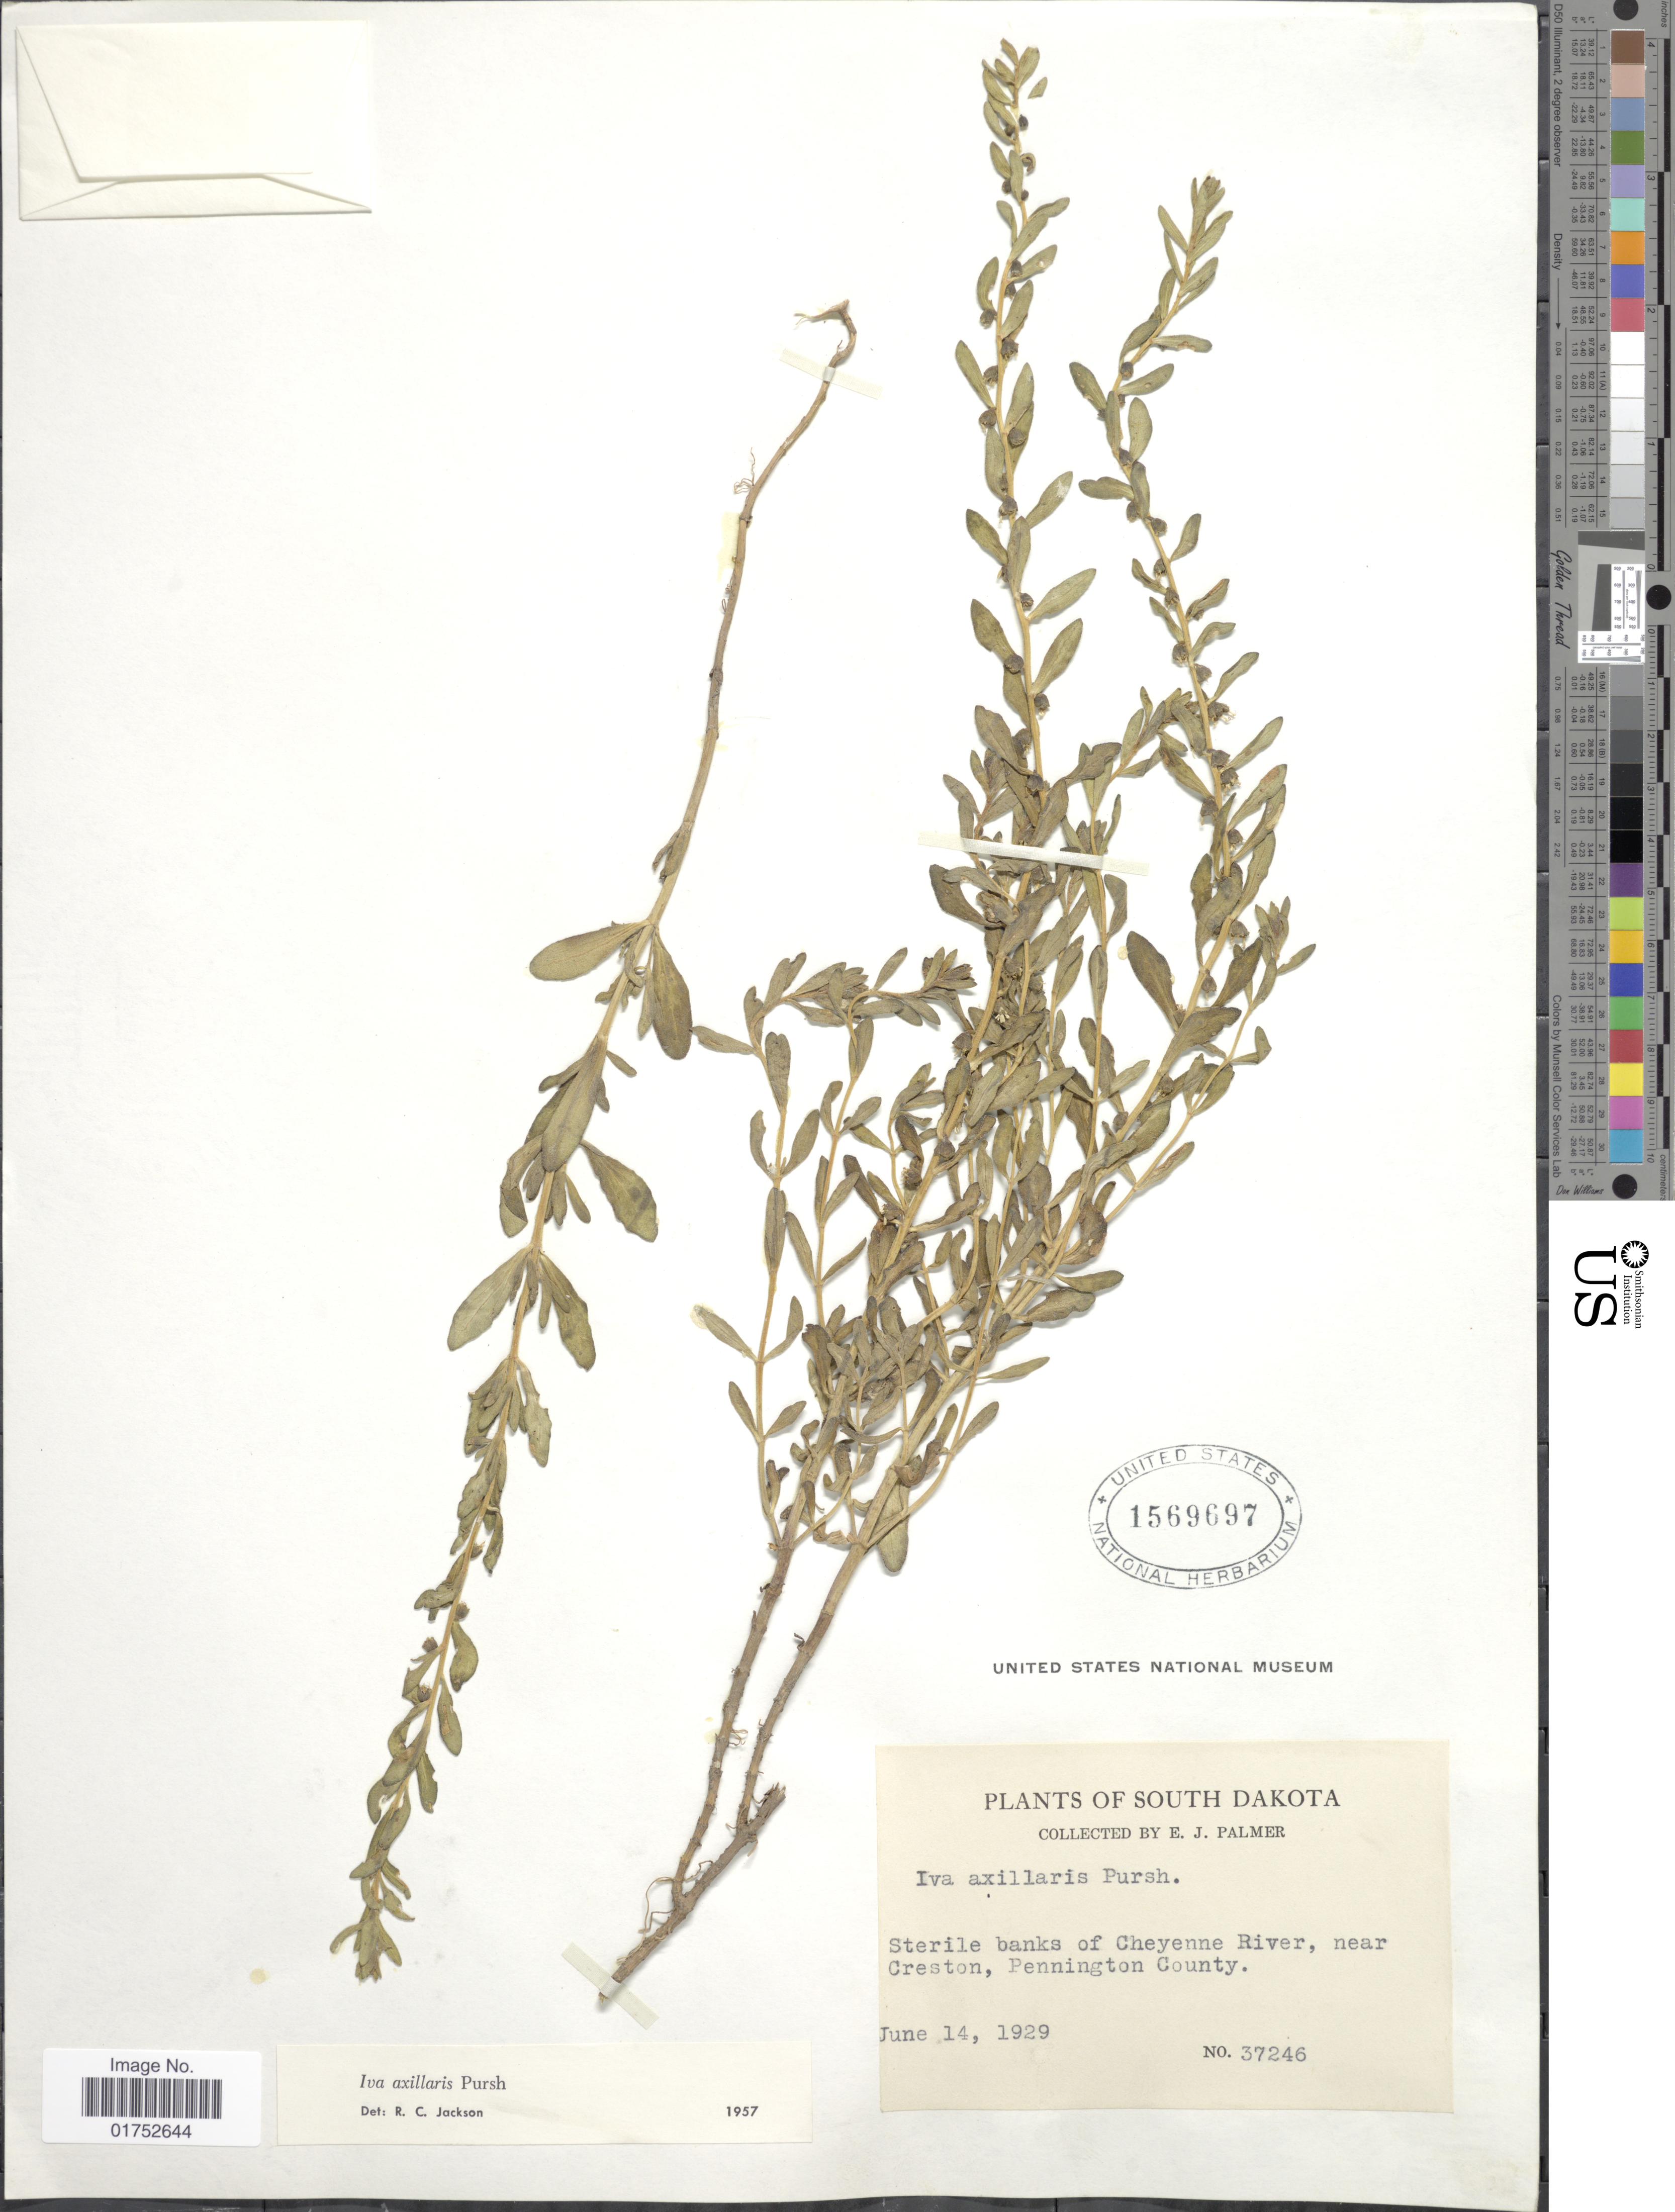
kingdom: Plantae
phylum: Tracheophyta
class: Magnoliopsida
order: Asterales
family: Asteraceae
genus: Iva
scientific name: Iva axillaris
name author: Pursh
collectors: E. J. Palmer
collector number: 37246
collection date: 1929-06-14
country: United States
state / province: South Dakota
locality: Sterile banks of Cheyenne River, near Creston, Pennington County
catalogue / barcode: US 1569697